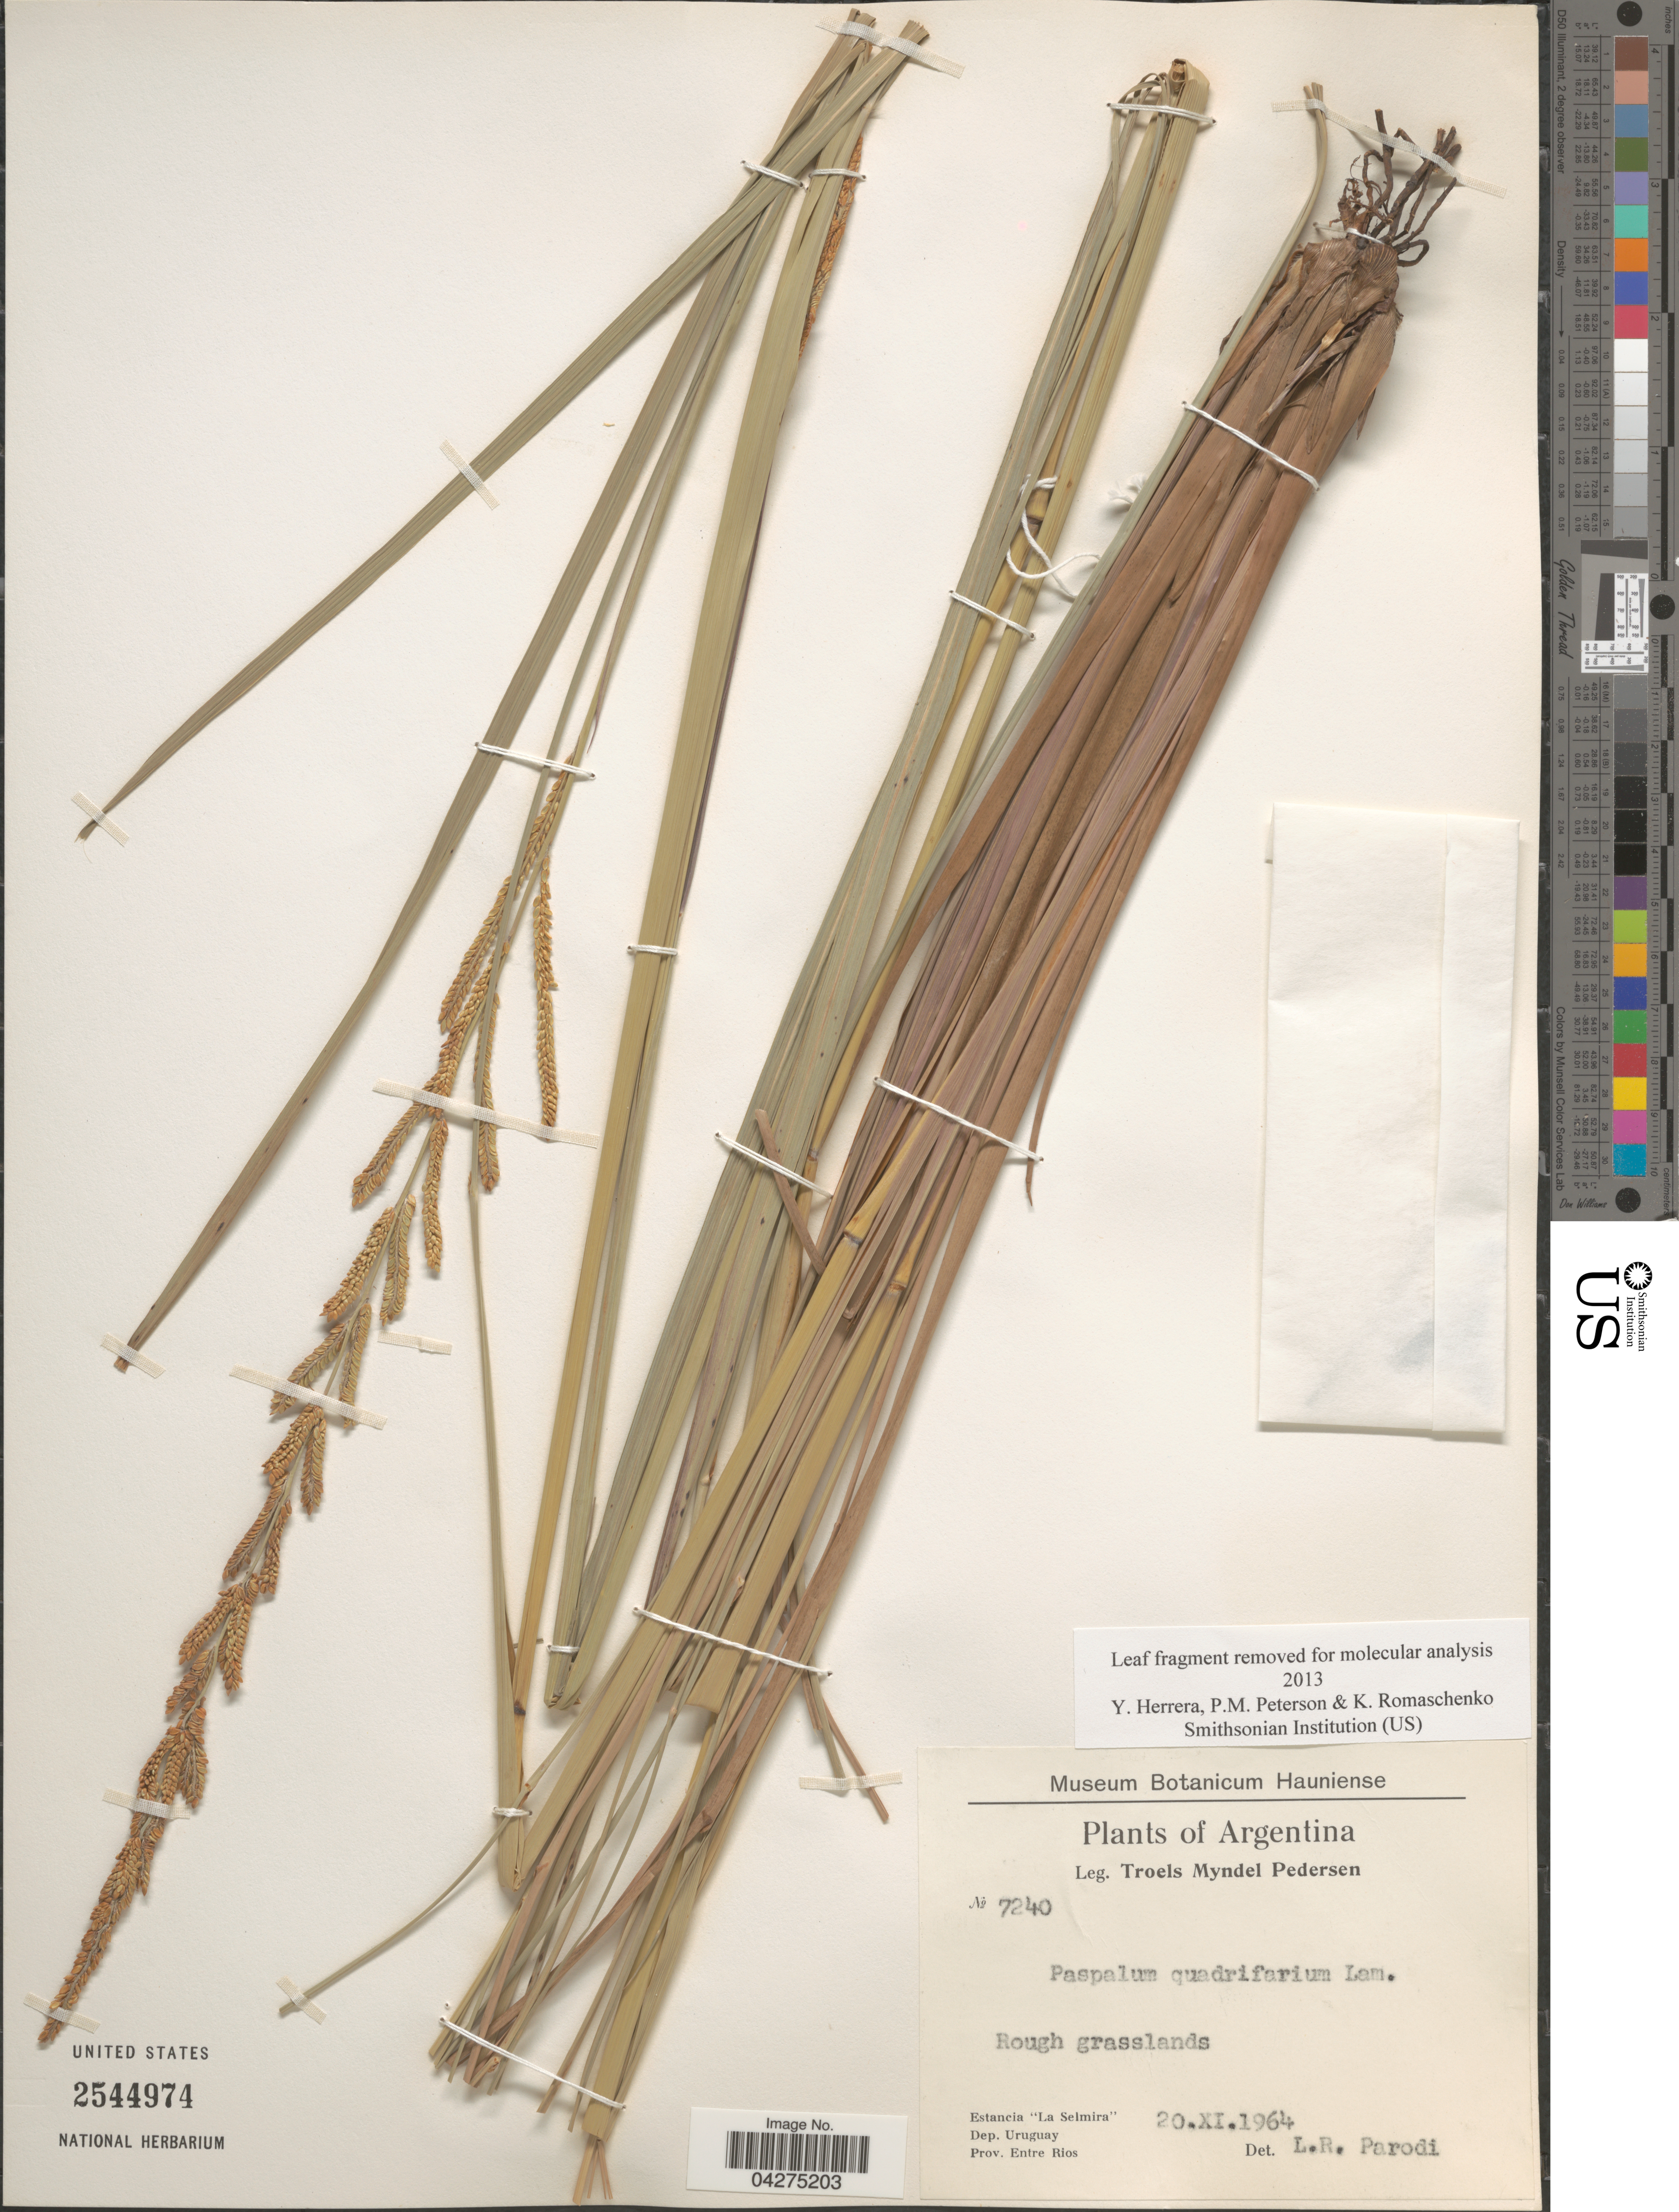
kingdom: Plantae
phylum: Tracheophyta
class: Liliopsida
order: Poales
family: Poaceae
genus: Paspalum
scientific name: Paspalum quadrifarium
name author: Lam.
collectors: T. Pederson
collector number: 7240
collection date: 1964-11-20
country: Argentina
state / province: Entre Rios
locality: Rough grasslands. Estancia "La Selmira". Dep. Uruguay.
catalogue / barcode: US 2544974